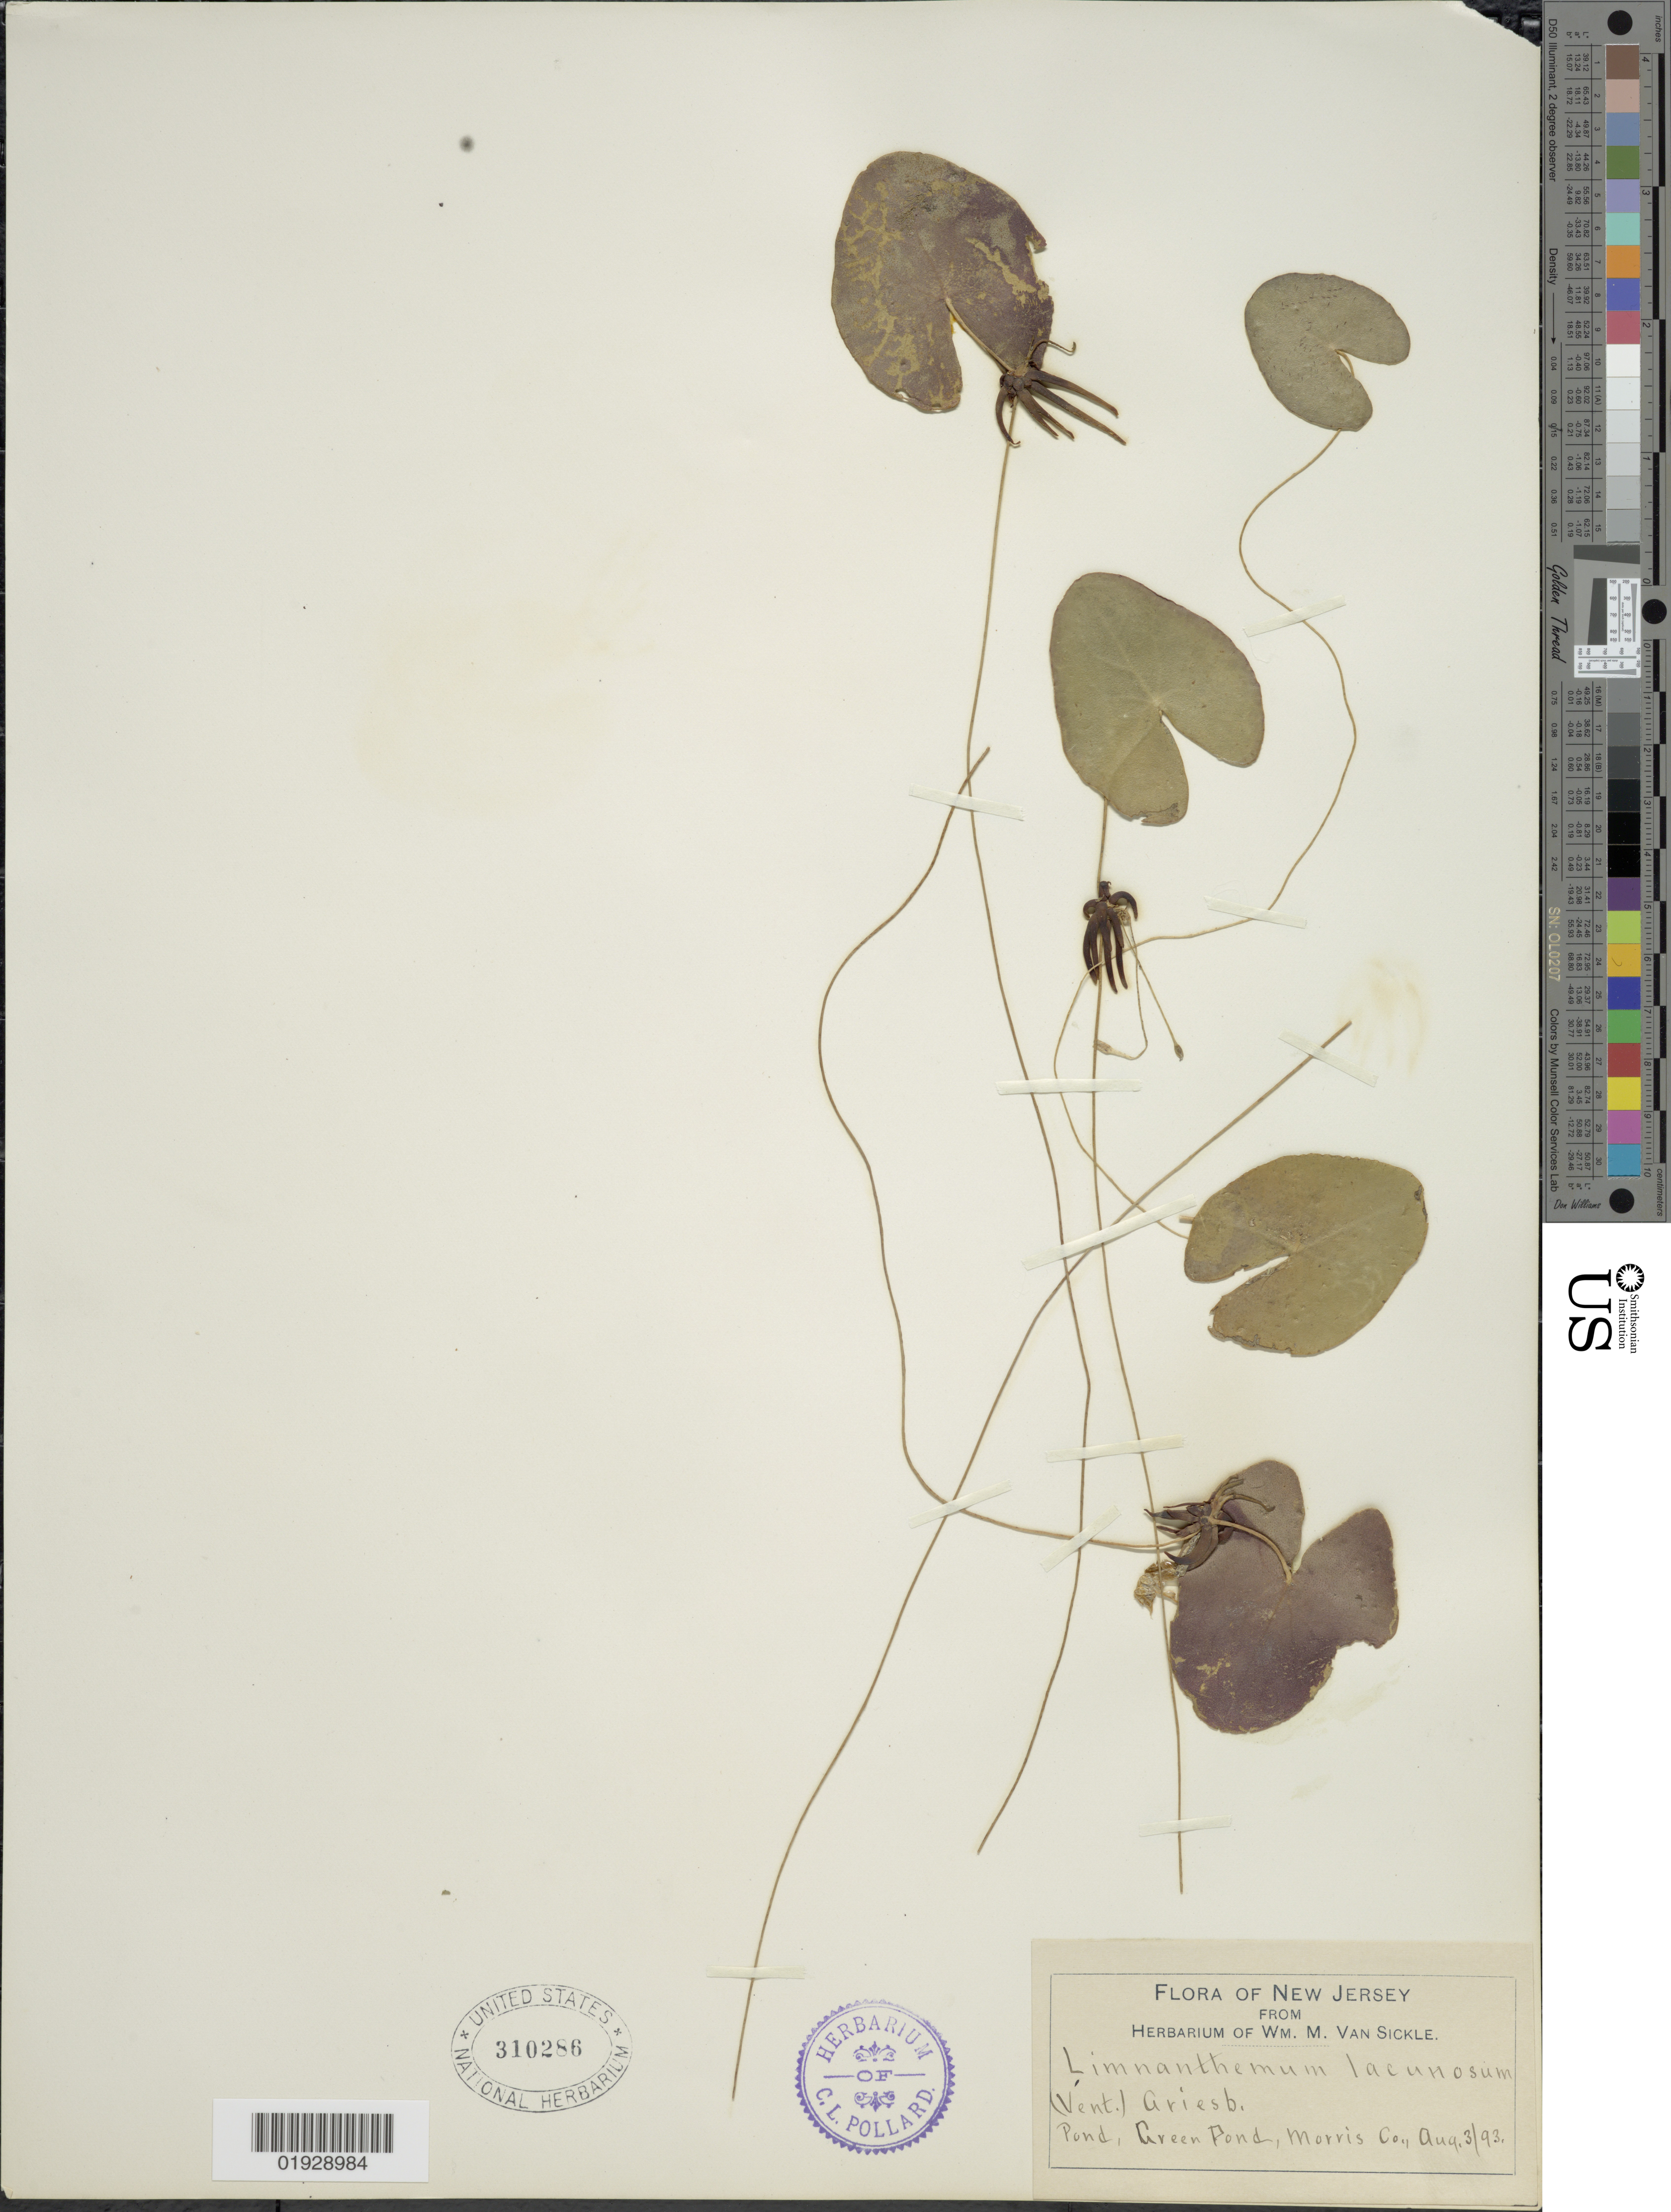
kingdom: Plantae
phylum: Tracheophyta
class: Magnoliopsida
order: Asterales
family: Menyanthaceae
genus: Nymphoides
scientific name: Nymphoides lacunosum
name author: Fernald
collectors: ex herb. Wm. M. Van Sickle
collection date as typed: Transcribed d/m/y: 3/8/93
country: United States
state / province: New Jersey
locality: Pond, Green Pond, Morris Co.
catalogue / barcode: US 310286